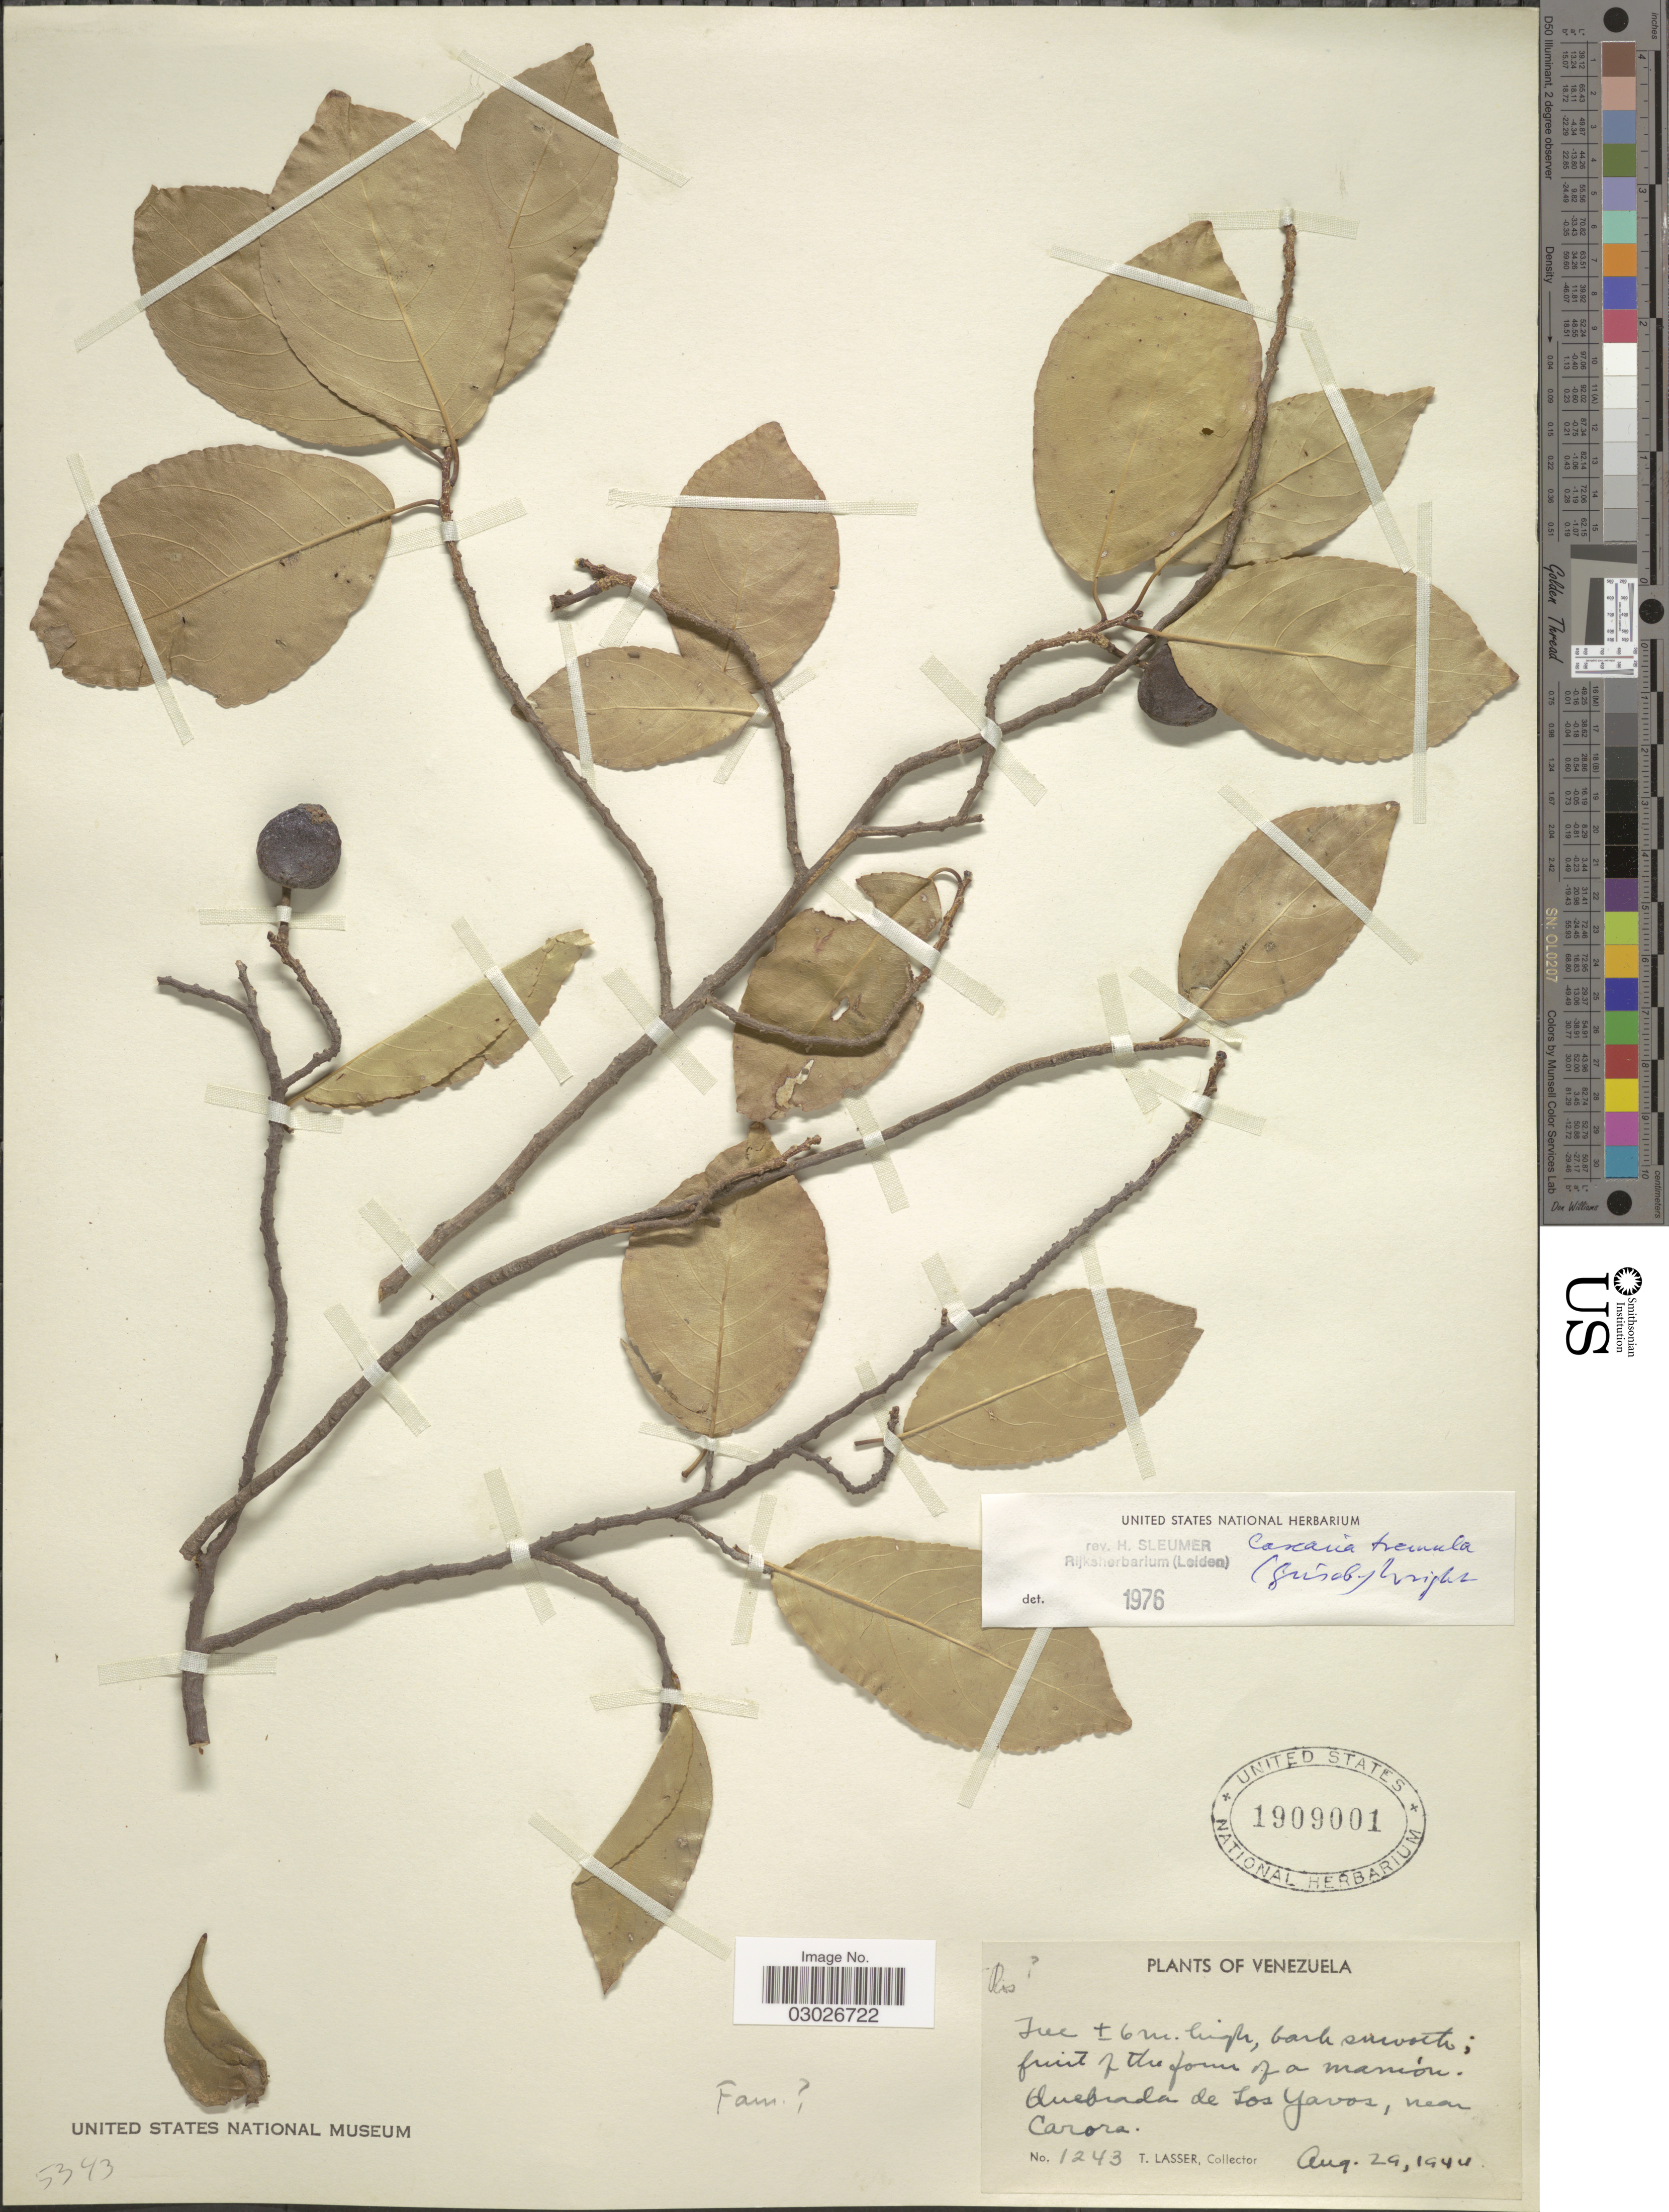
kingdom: Plantae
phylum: Tracheophyta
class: Magnoliopsida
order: Malpighiales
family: Salicaceae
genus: Casearia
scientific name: Casearia tremula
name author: (Griseb.) Griseb. ex C. Wright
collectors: T. Lasser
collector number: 1243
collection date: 1944-08-29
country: Venezuela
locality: Quebrada de Los Yavos, near Carora.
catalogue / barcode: US 1909001